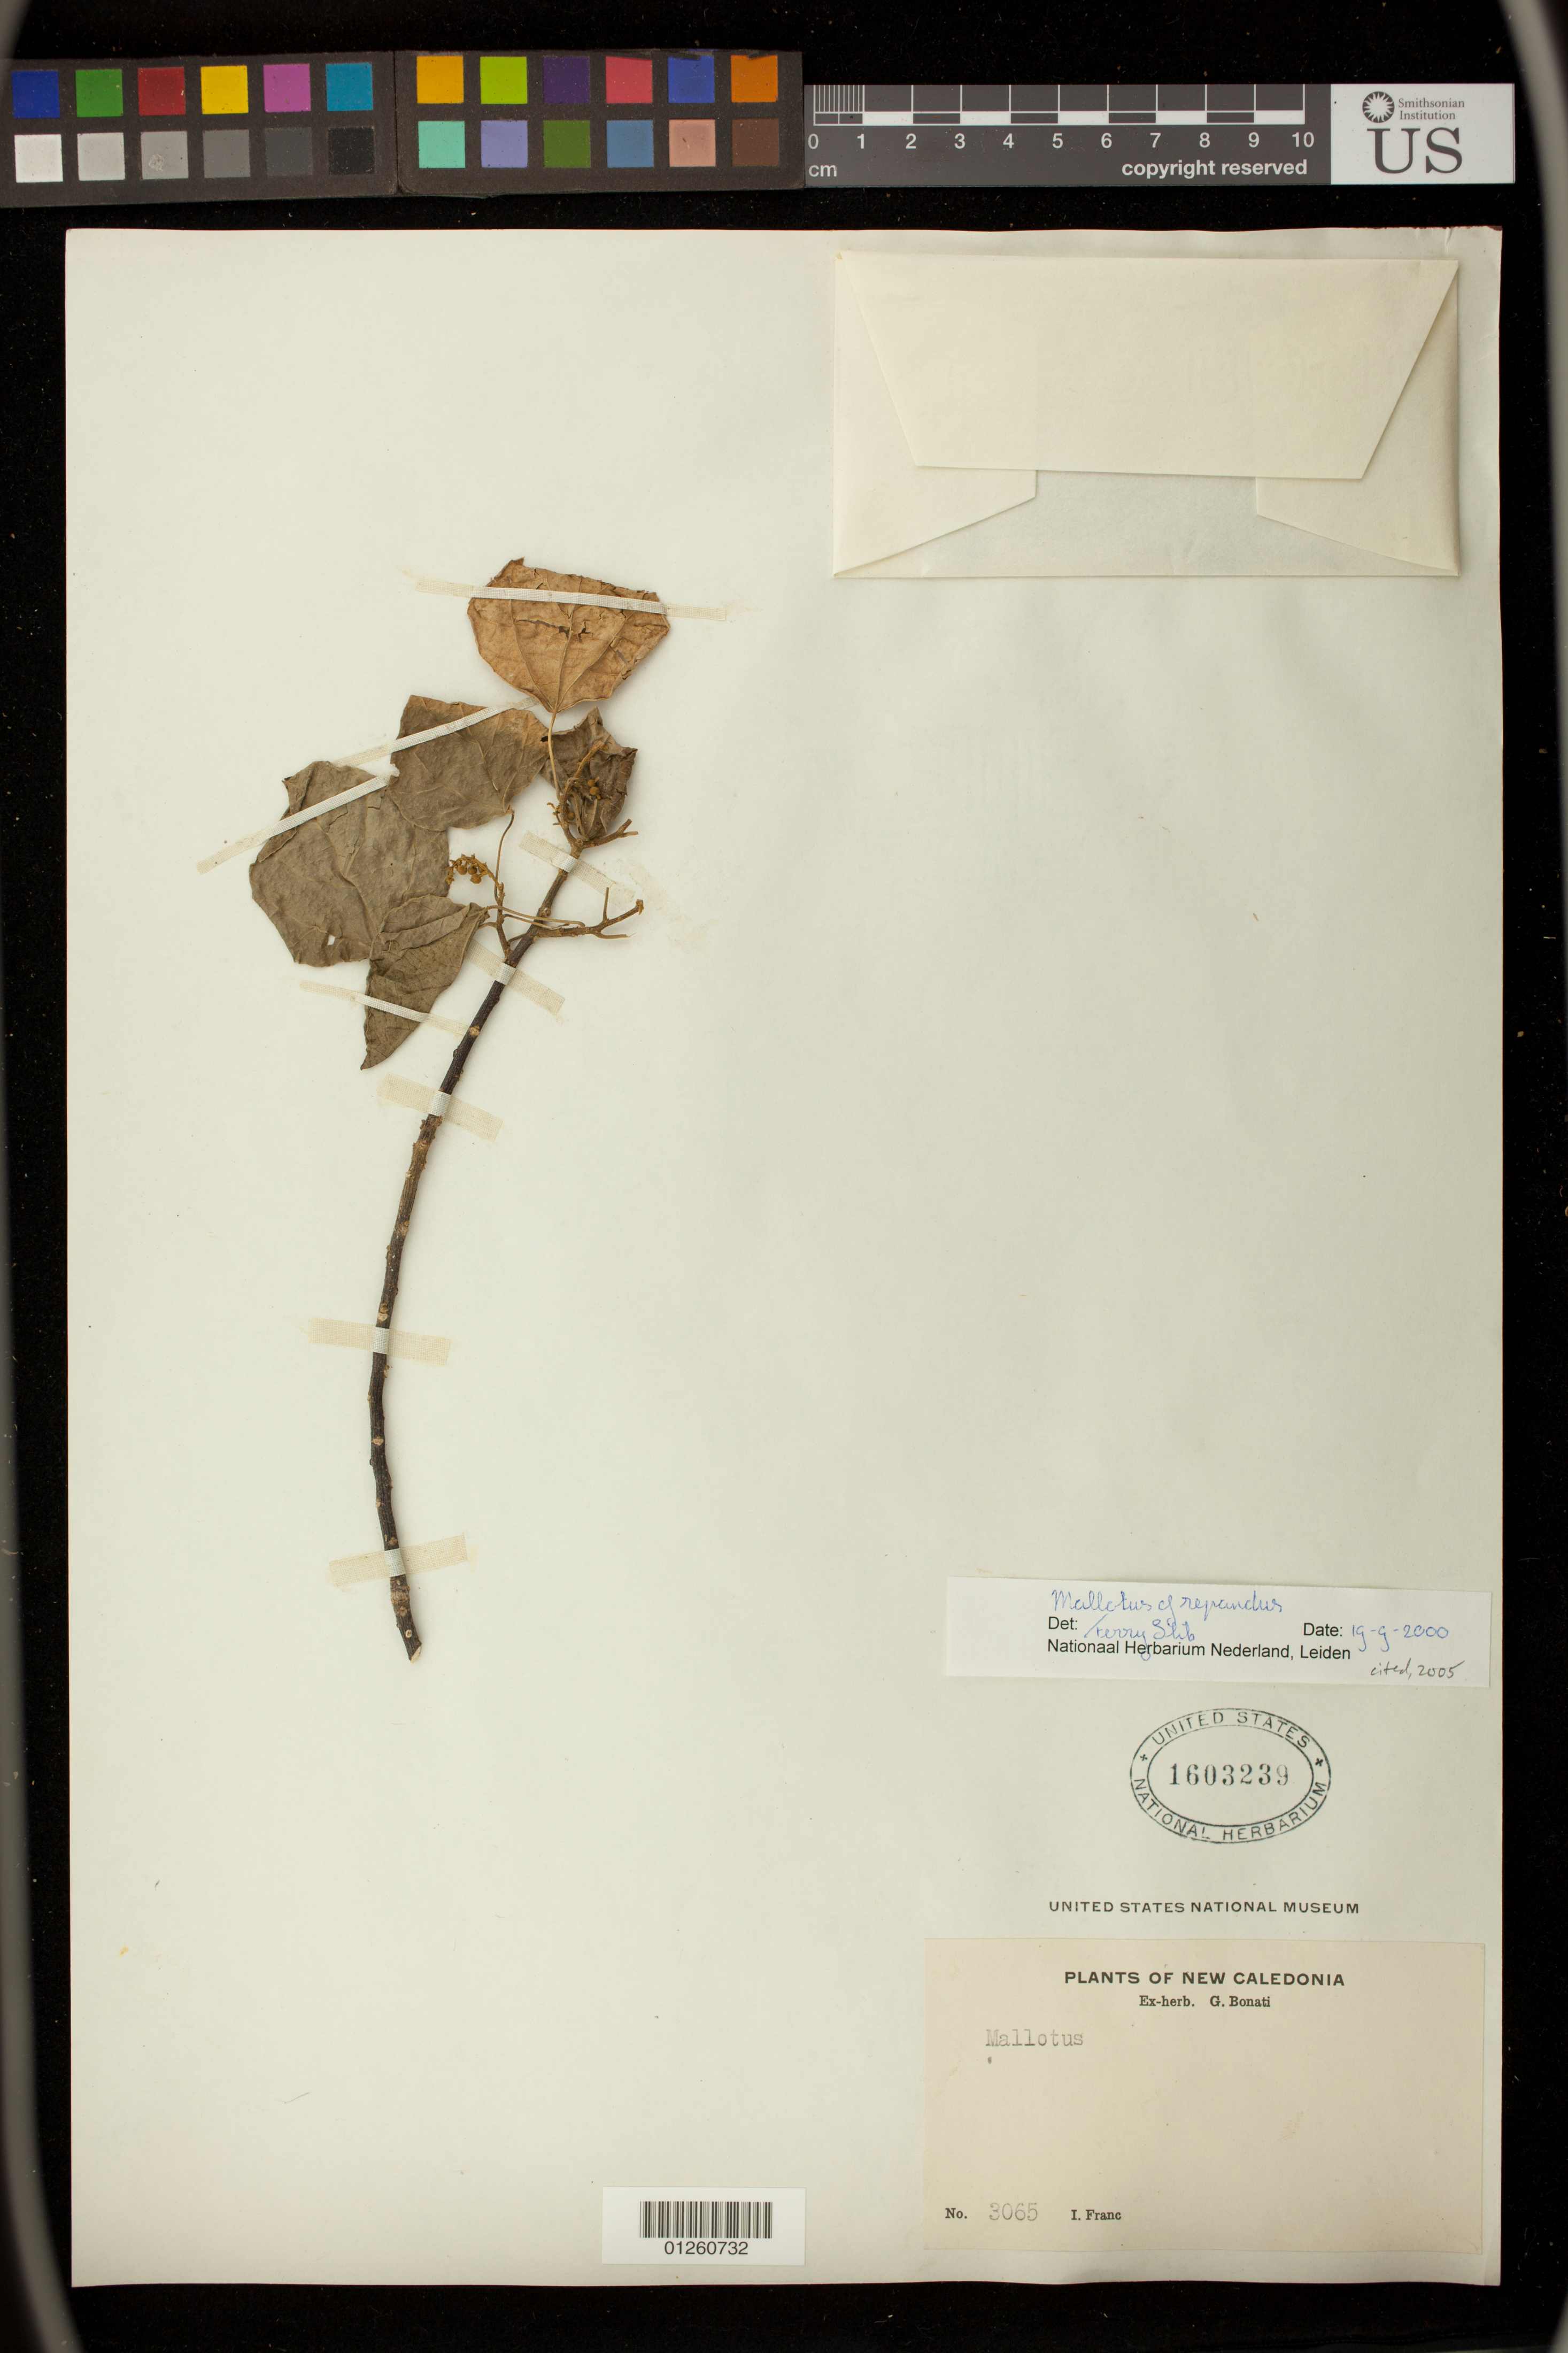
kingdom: Plantae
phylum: Tracheophyta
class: Magnoliopsida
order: Malpighiales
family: Euphorbiaceae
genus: Mallotus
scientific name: Mallotus repandus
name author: (Rottler) Müll. Arg.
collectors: I. Franc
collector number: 3065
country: New Caledonia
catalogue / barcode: US 1603239